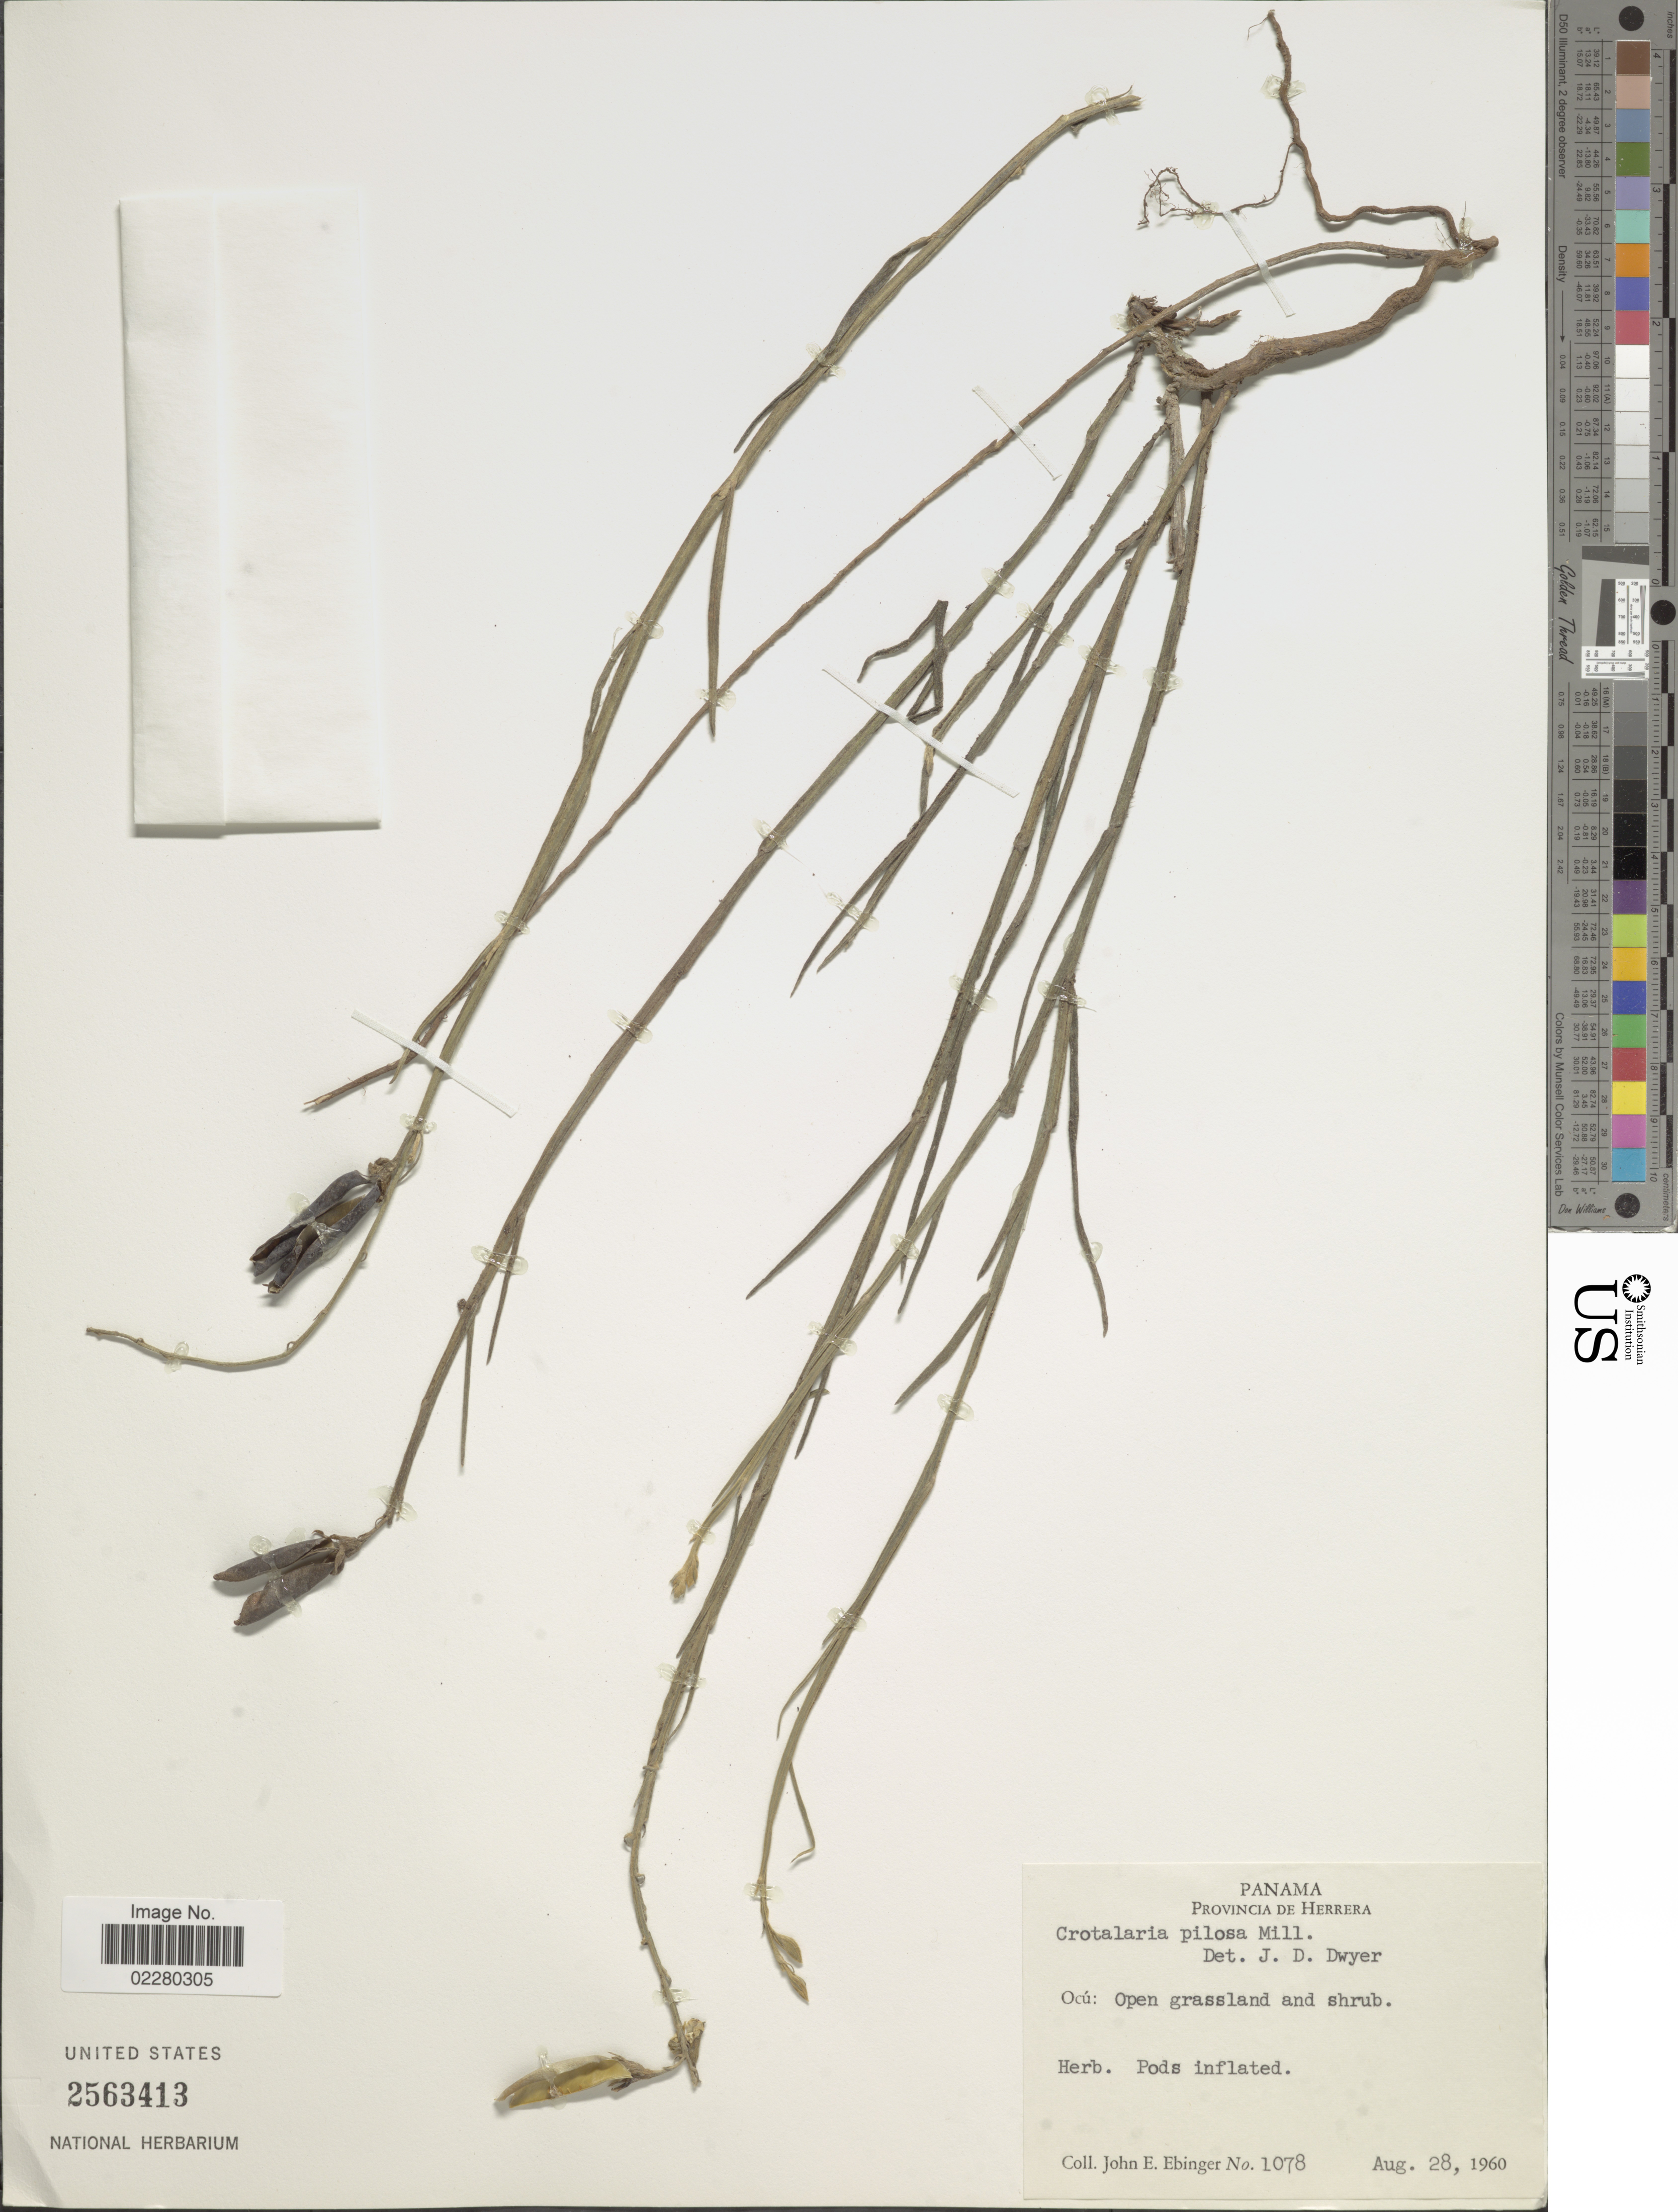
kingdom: Plantae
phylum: Tracheophyta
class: Magnoliopsida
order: Fabales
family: Fabaceae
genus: Crotalaria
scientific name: Crotalaria pilosa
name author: Mill.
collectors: J. Ebinger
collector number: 1078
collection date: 1960-08-28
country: Panama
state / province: Herrera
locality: Provincia de Herrera. Ocú: Open grassland and shrub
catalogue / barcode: US 2563413